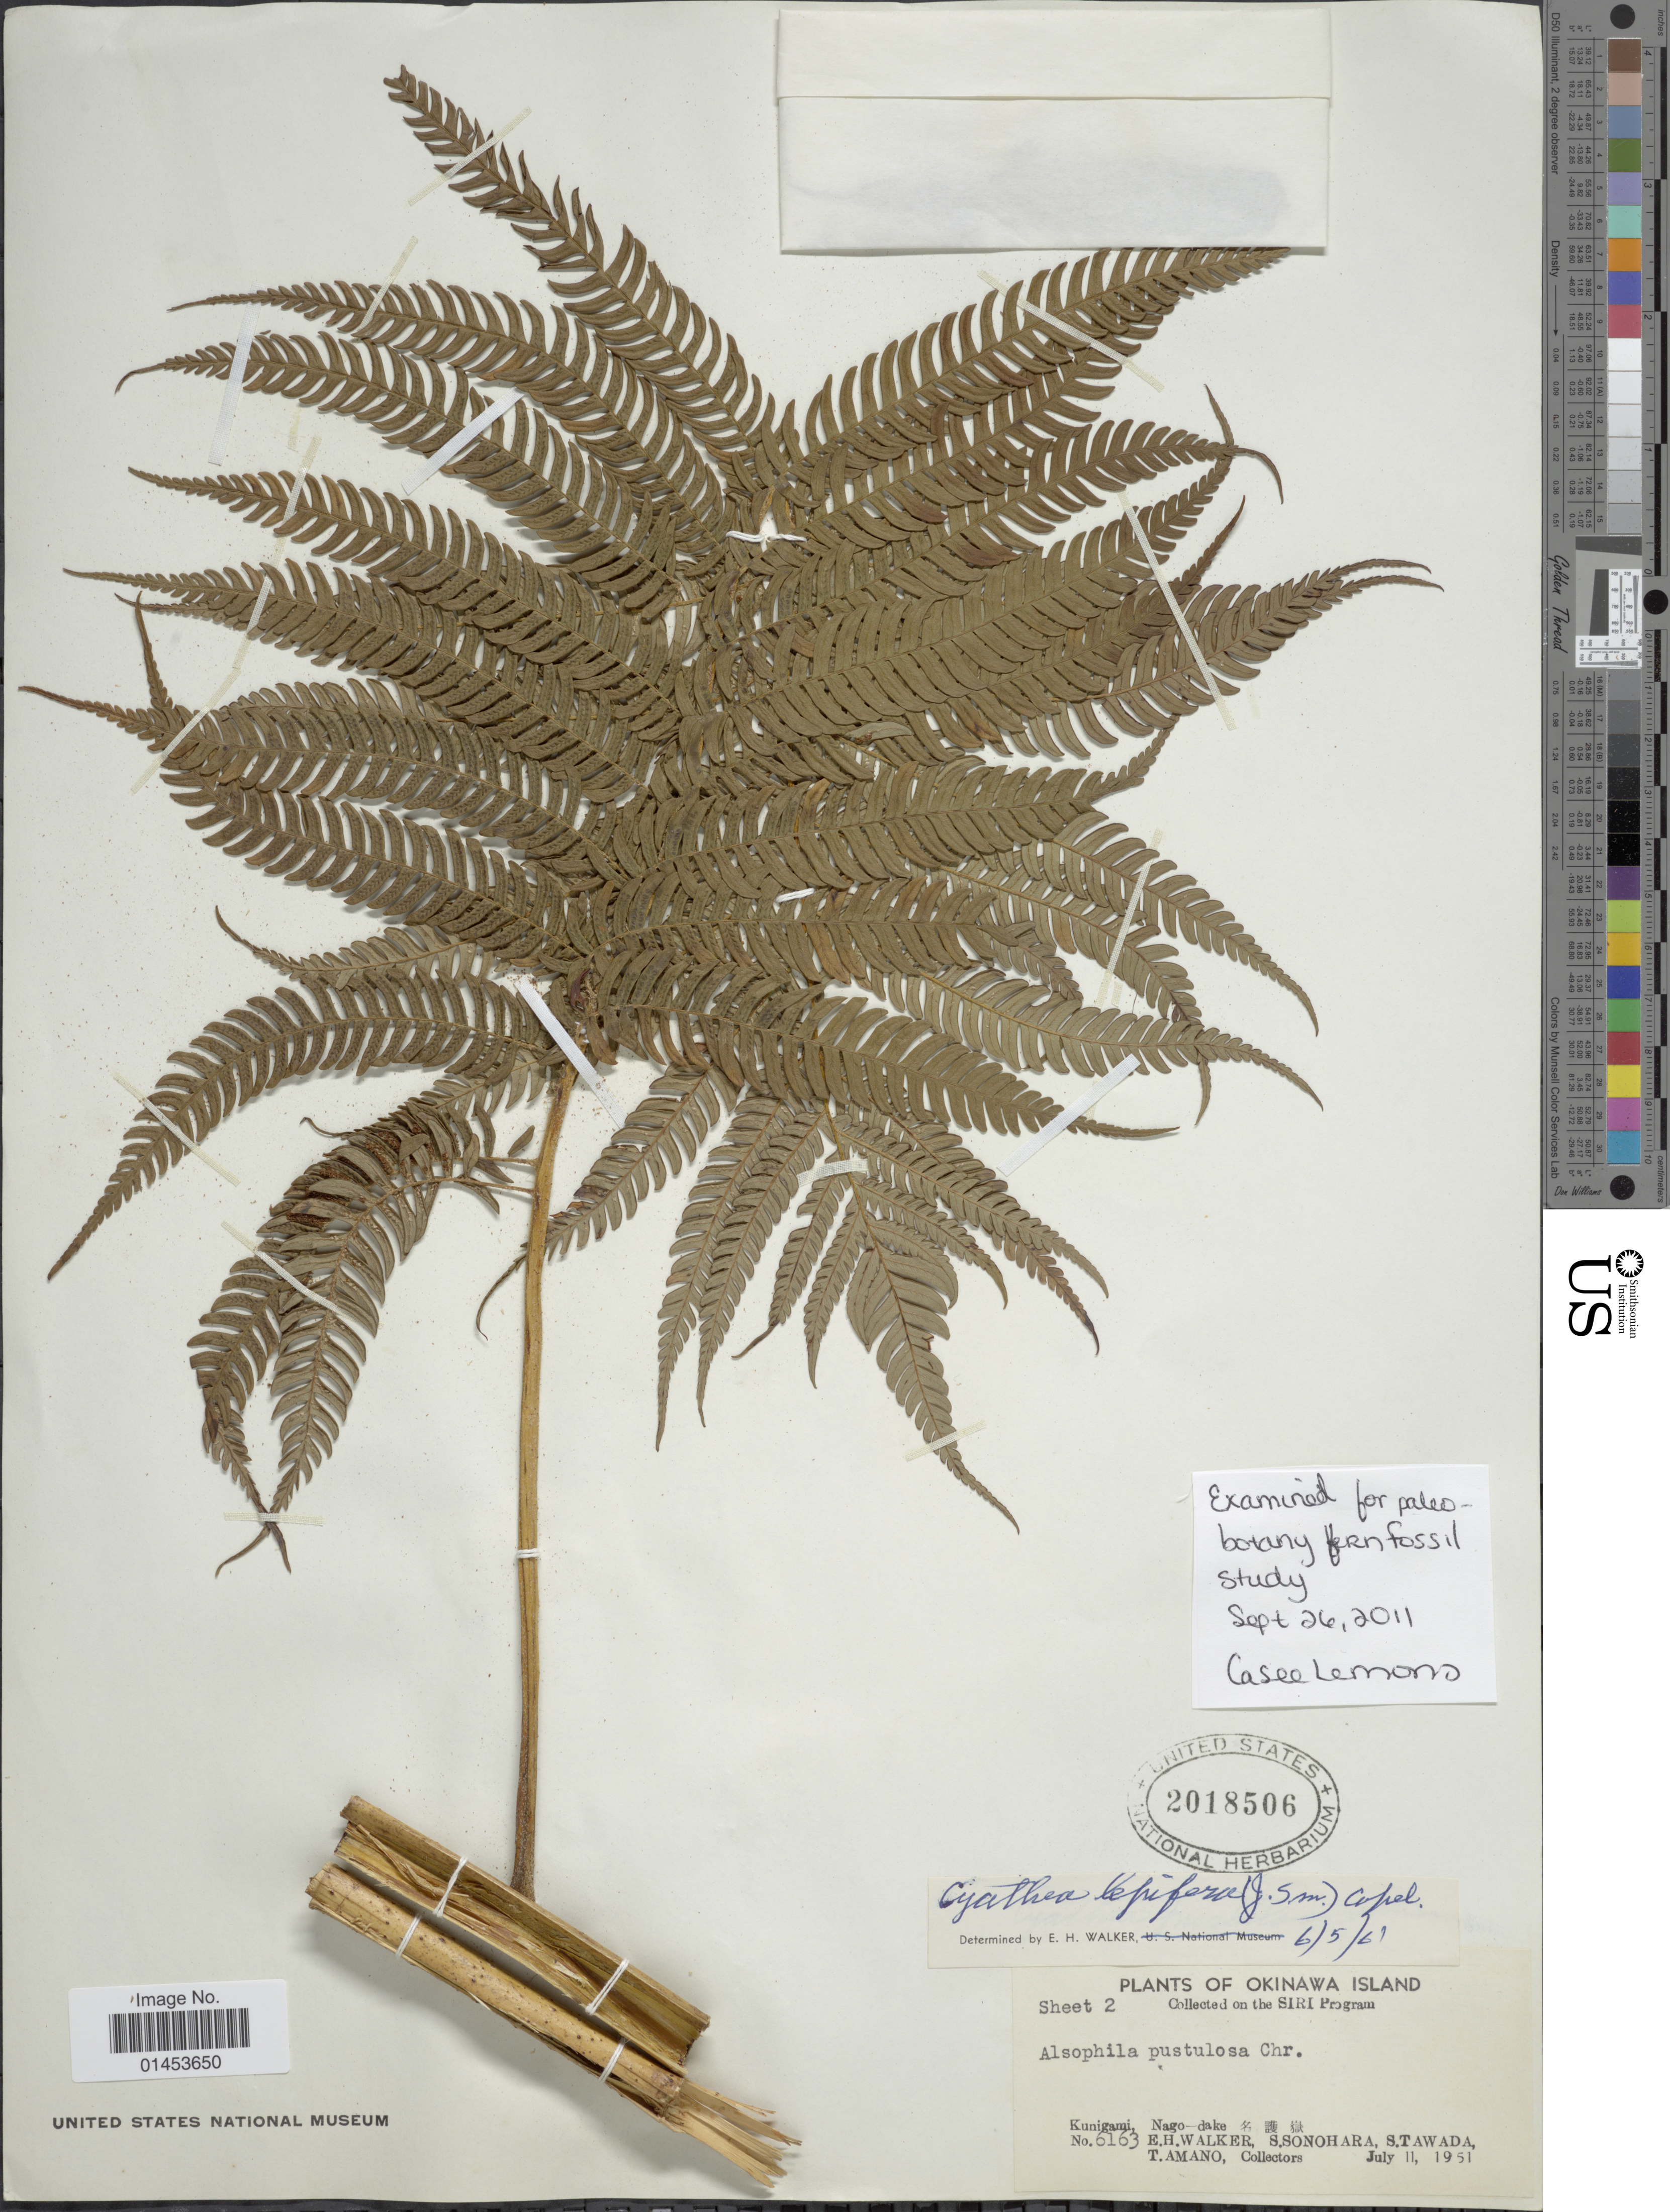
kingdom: Plantae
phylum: Tracheophyta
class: Polypodiopsida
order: Cyatheales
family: Cyatheaceae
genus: Cyathea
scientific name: Cyathea lepifera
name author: (J. Sm.) Copel.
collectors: E. H. Walker, S. Sonohara, S. Tawada & T. Amano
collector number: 6163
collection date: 1951-07-11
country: Japan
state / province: Okinawa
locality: Okinawa Island, Kunigami, Nago-dake,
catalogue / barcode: US 2018506